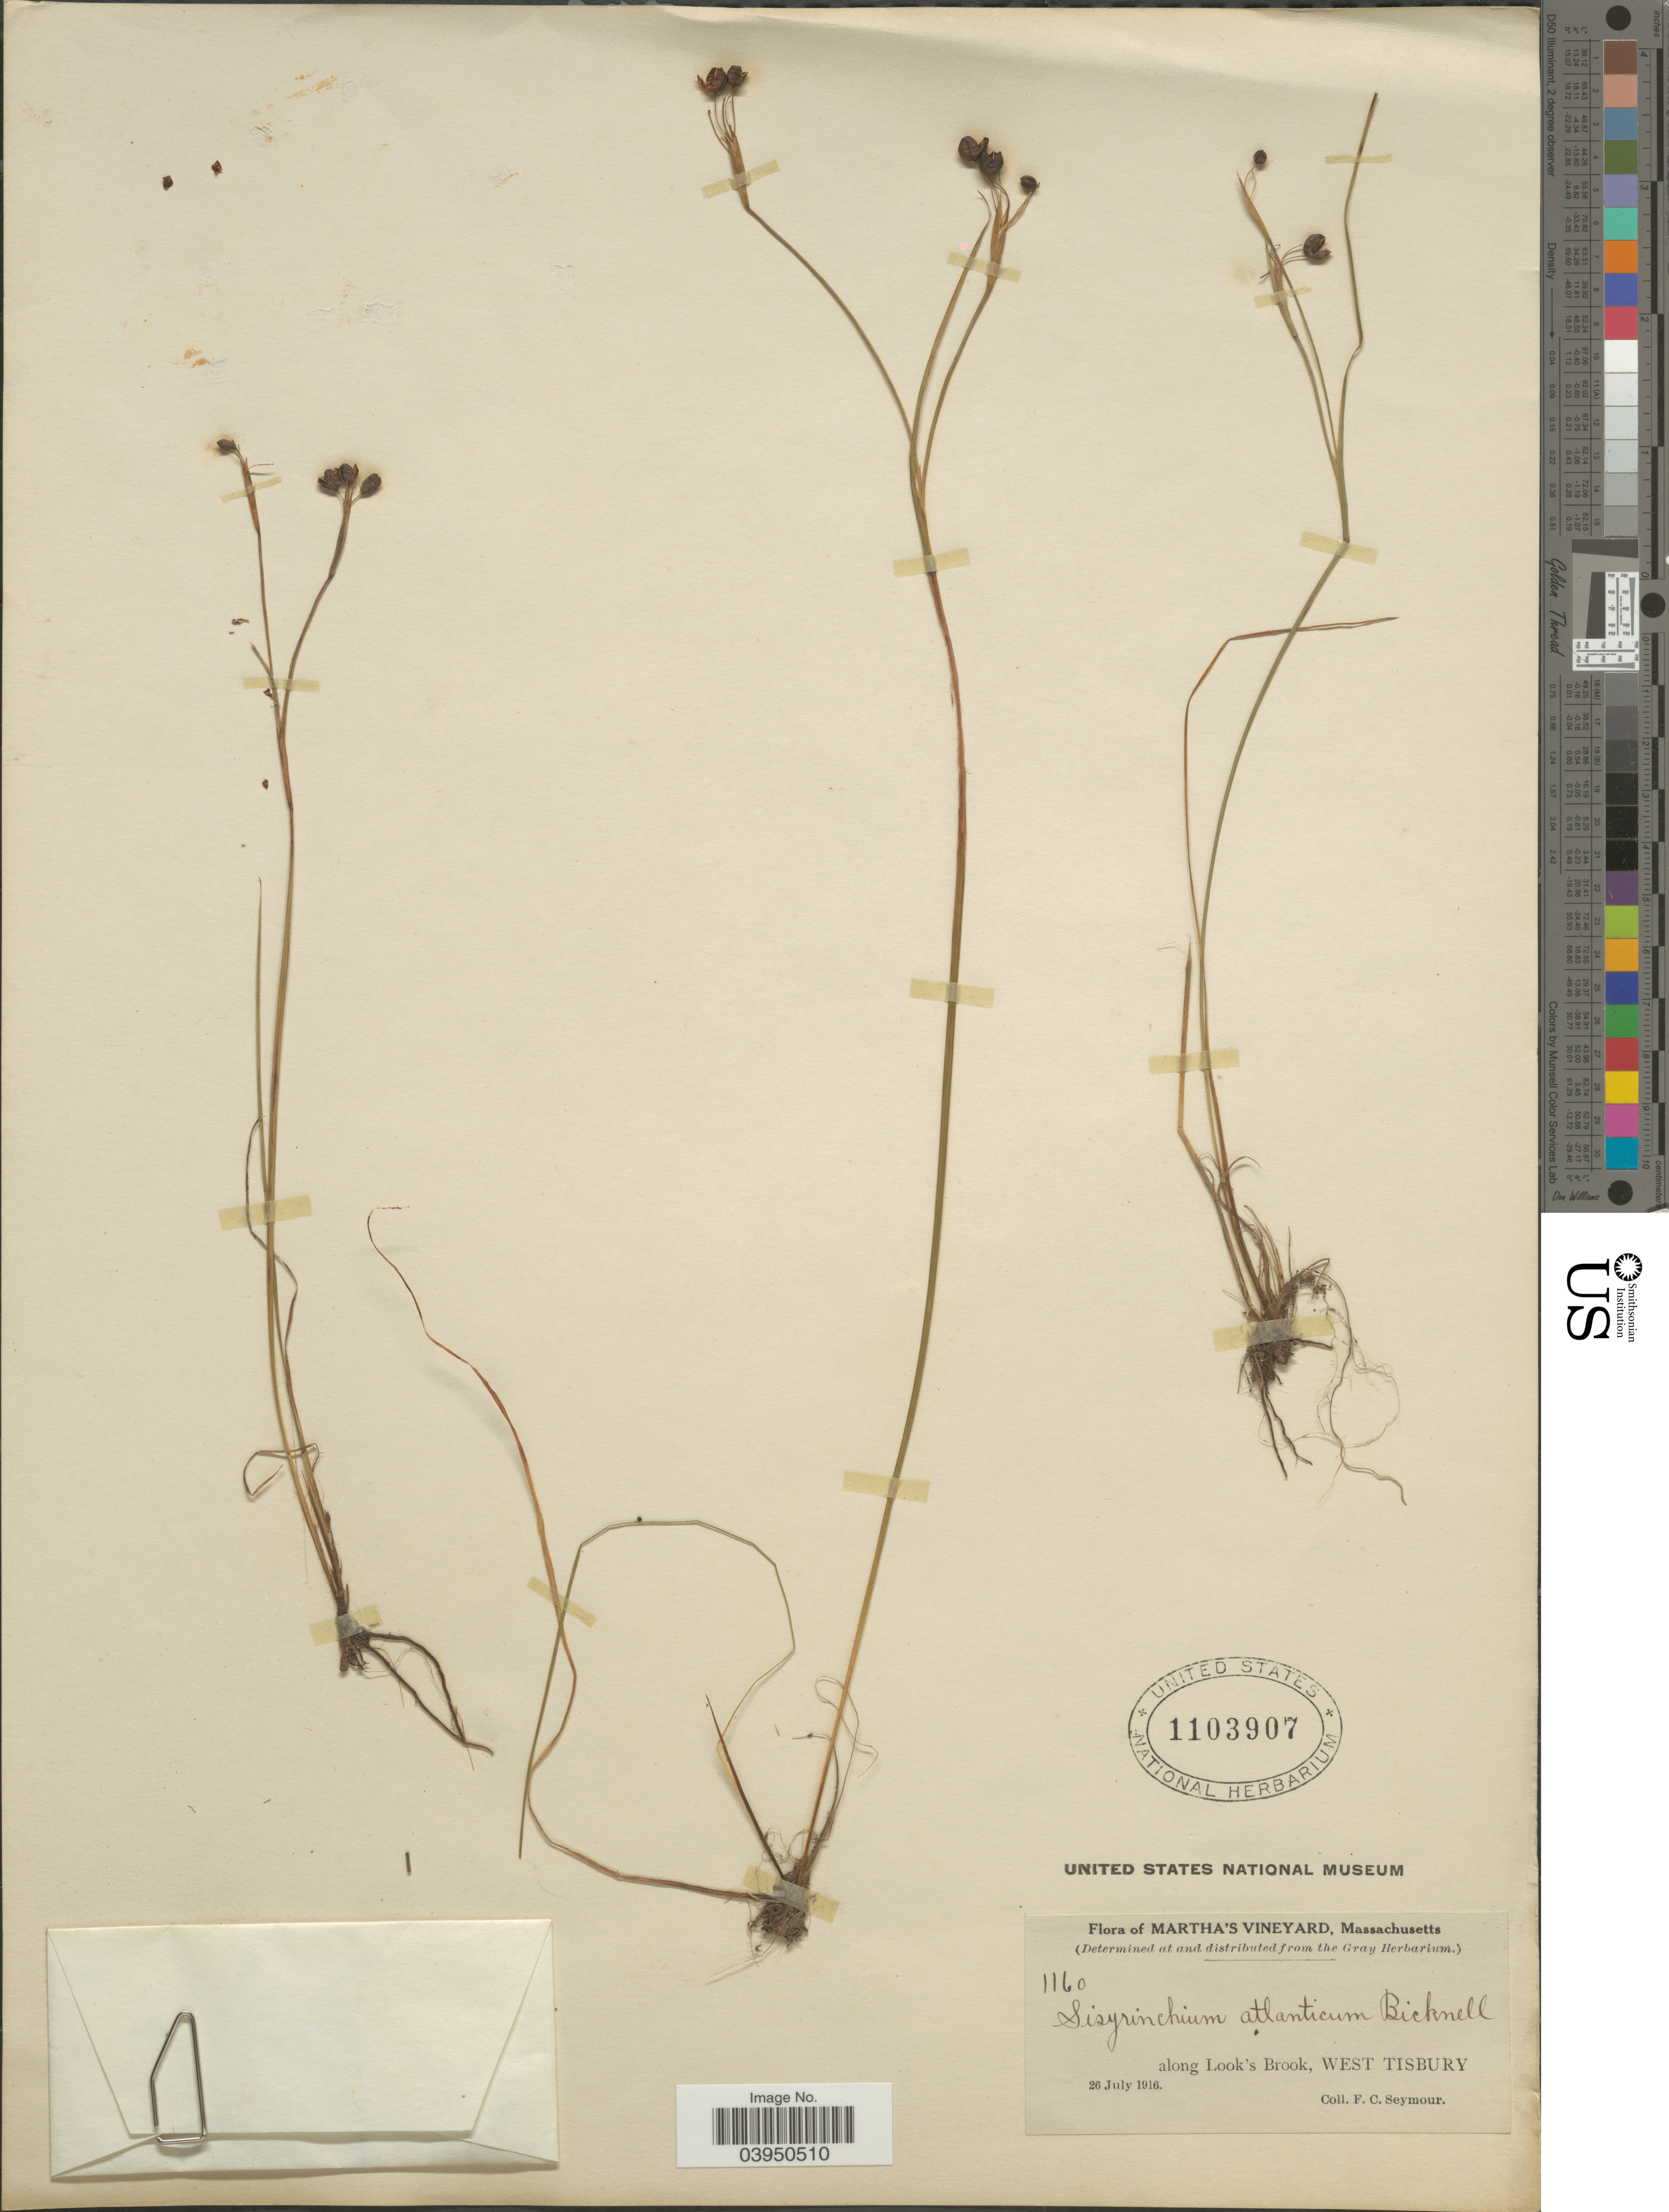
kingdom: Plantae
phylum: Tracheophyta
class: Liliopsida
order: Asparagales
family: Iridaceae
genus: Sisyrinchium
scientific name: Sisyrinchium atlanticum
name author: E.P. Bicknell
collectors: F. C. Seymour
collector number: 1160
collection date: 1916-07-26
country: United States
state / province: Massachusetts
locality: Martha's Vineyard. Along Look's Brook, West Tisbury.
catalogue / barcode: US 1103907